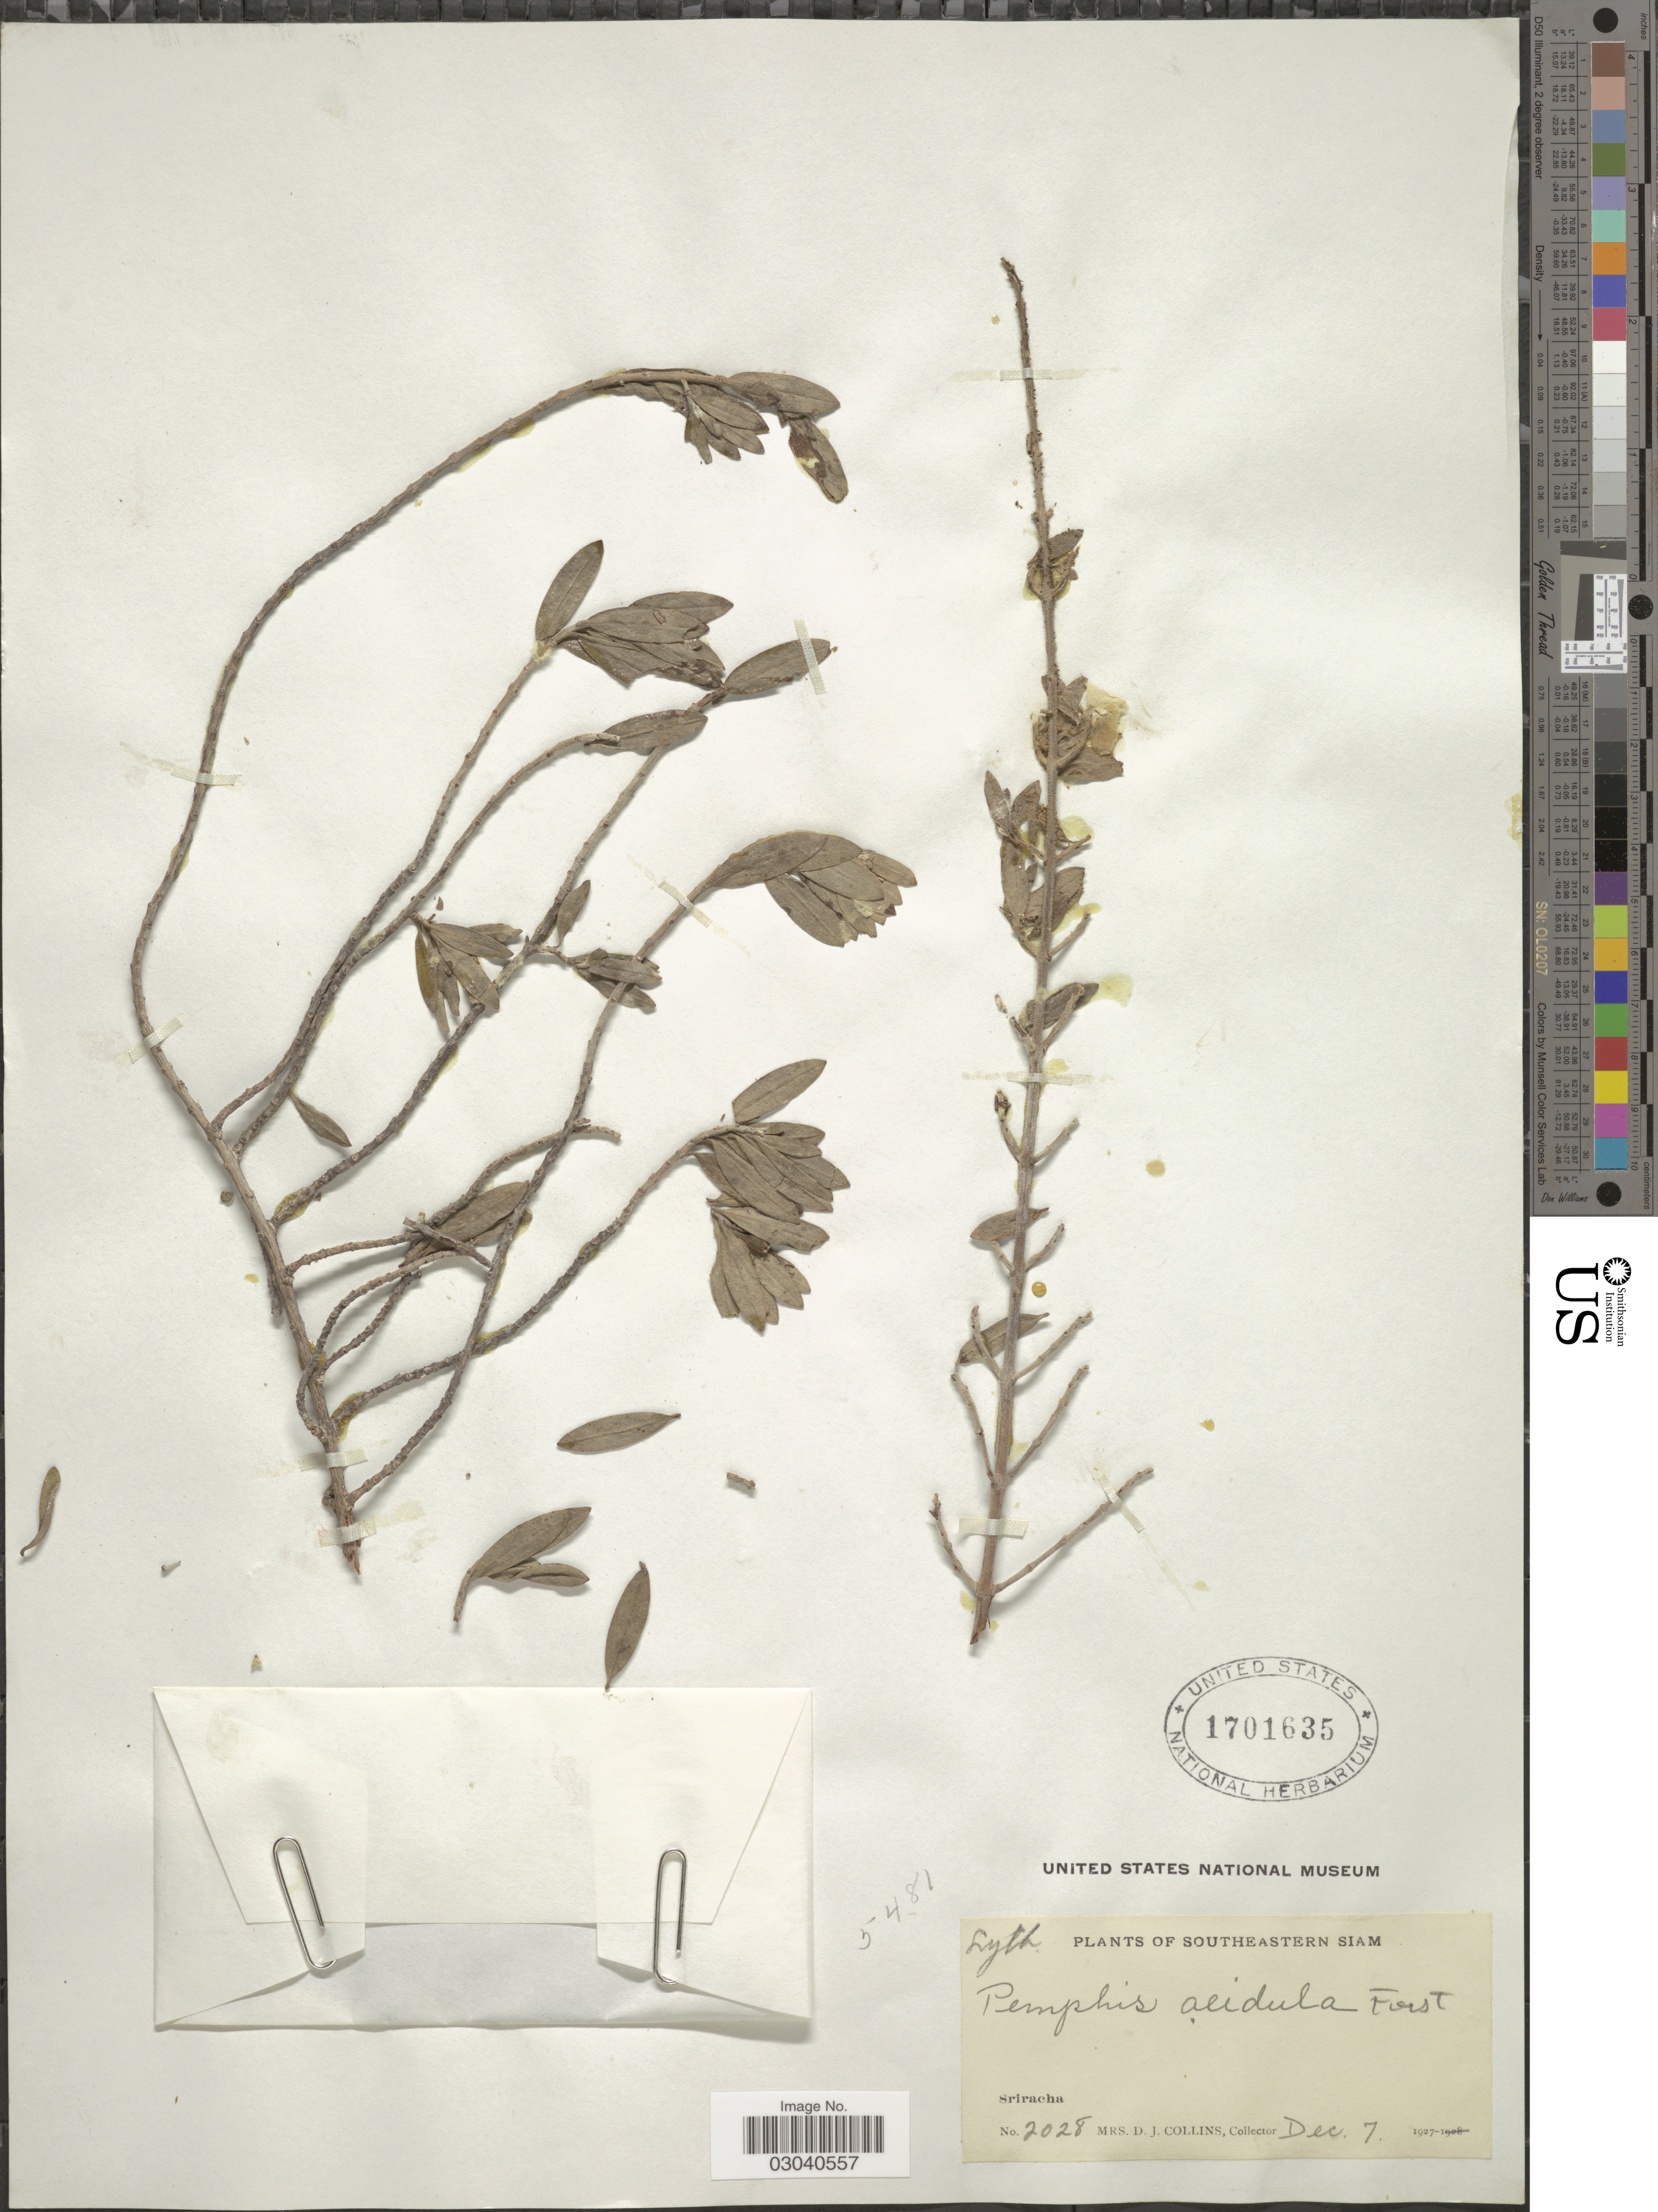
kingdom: Plantae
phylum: Tracheophyta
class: Magnoliopsida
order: Myrtales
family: Lythraceae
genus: Pemphis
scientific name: Pemphis acidula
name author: J.R. Forst. & G. Forst.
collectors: Mrs. D. J. Collins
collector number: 2028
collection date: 1927-12-07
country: Thailand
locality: Southeastern Siam. Sriracha.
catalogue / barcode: US 1701635